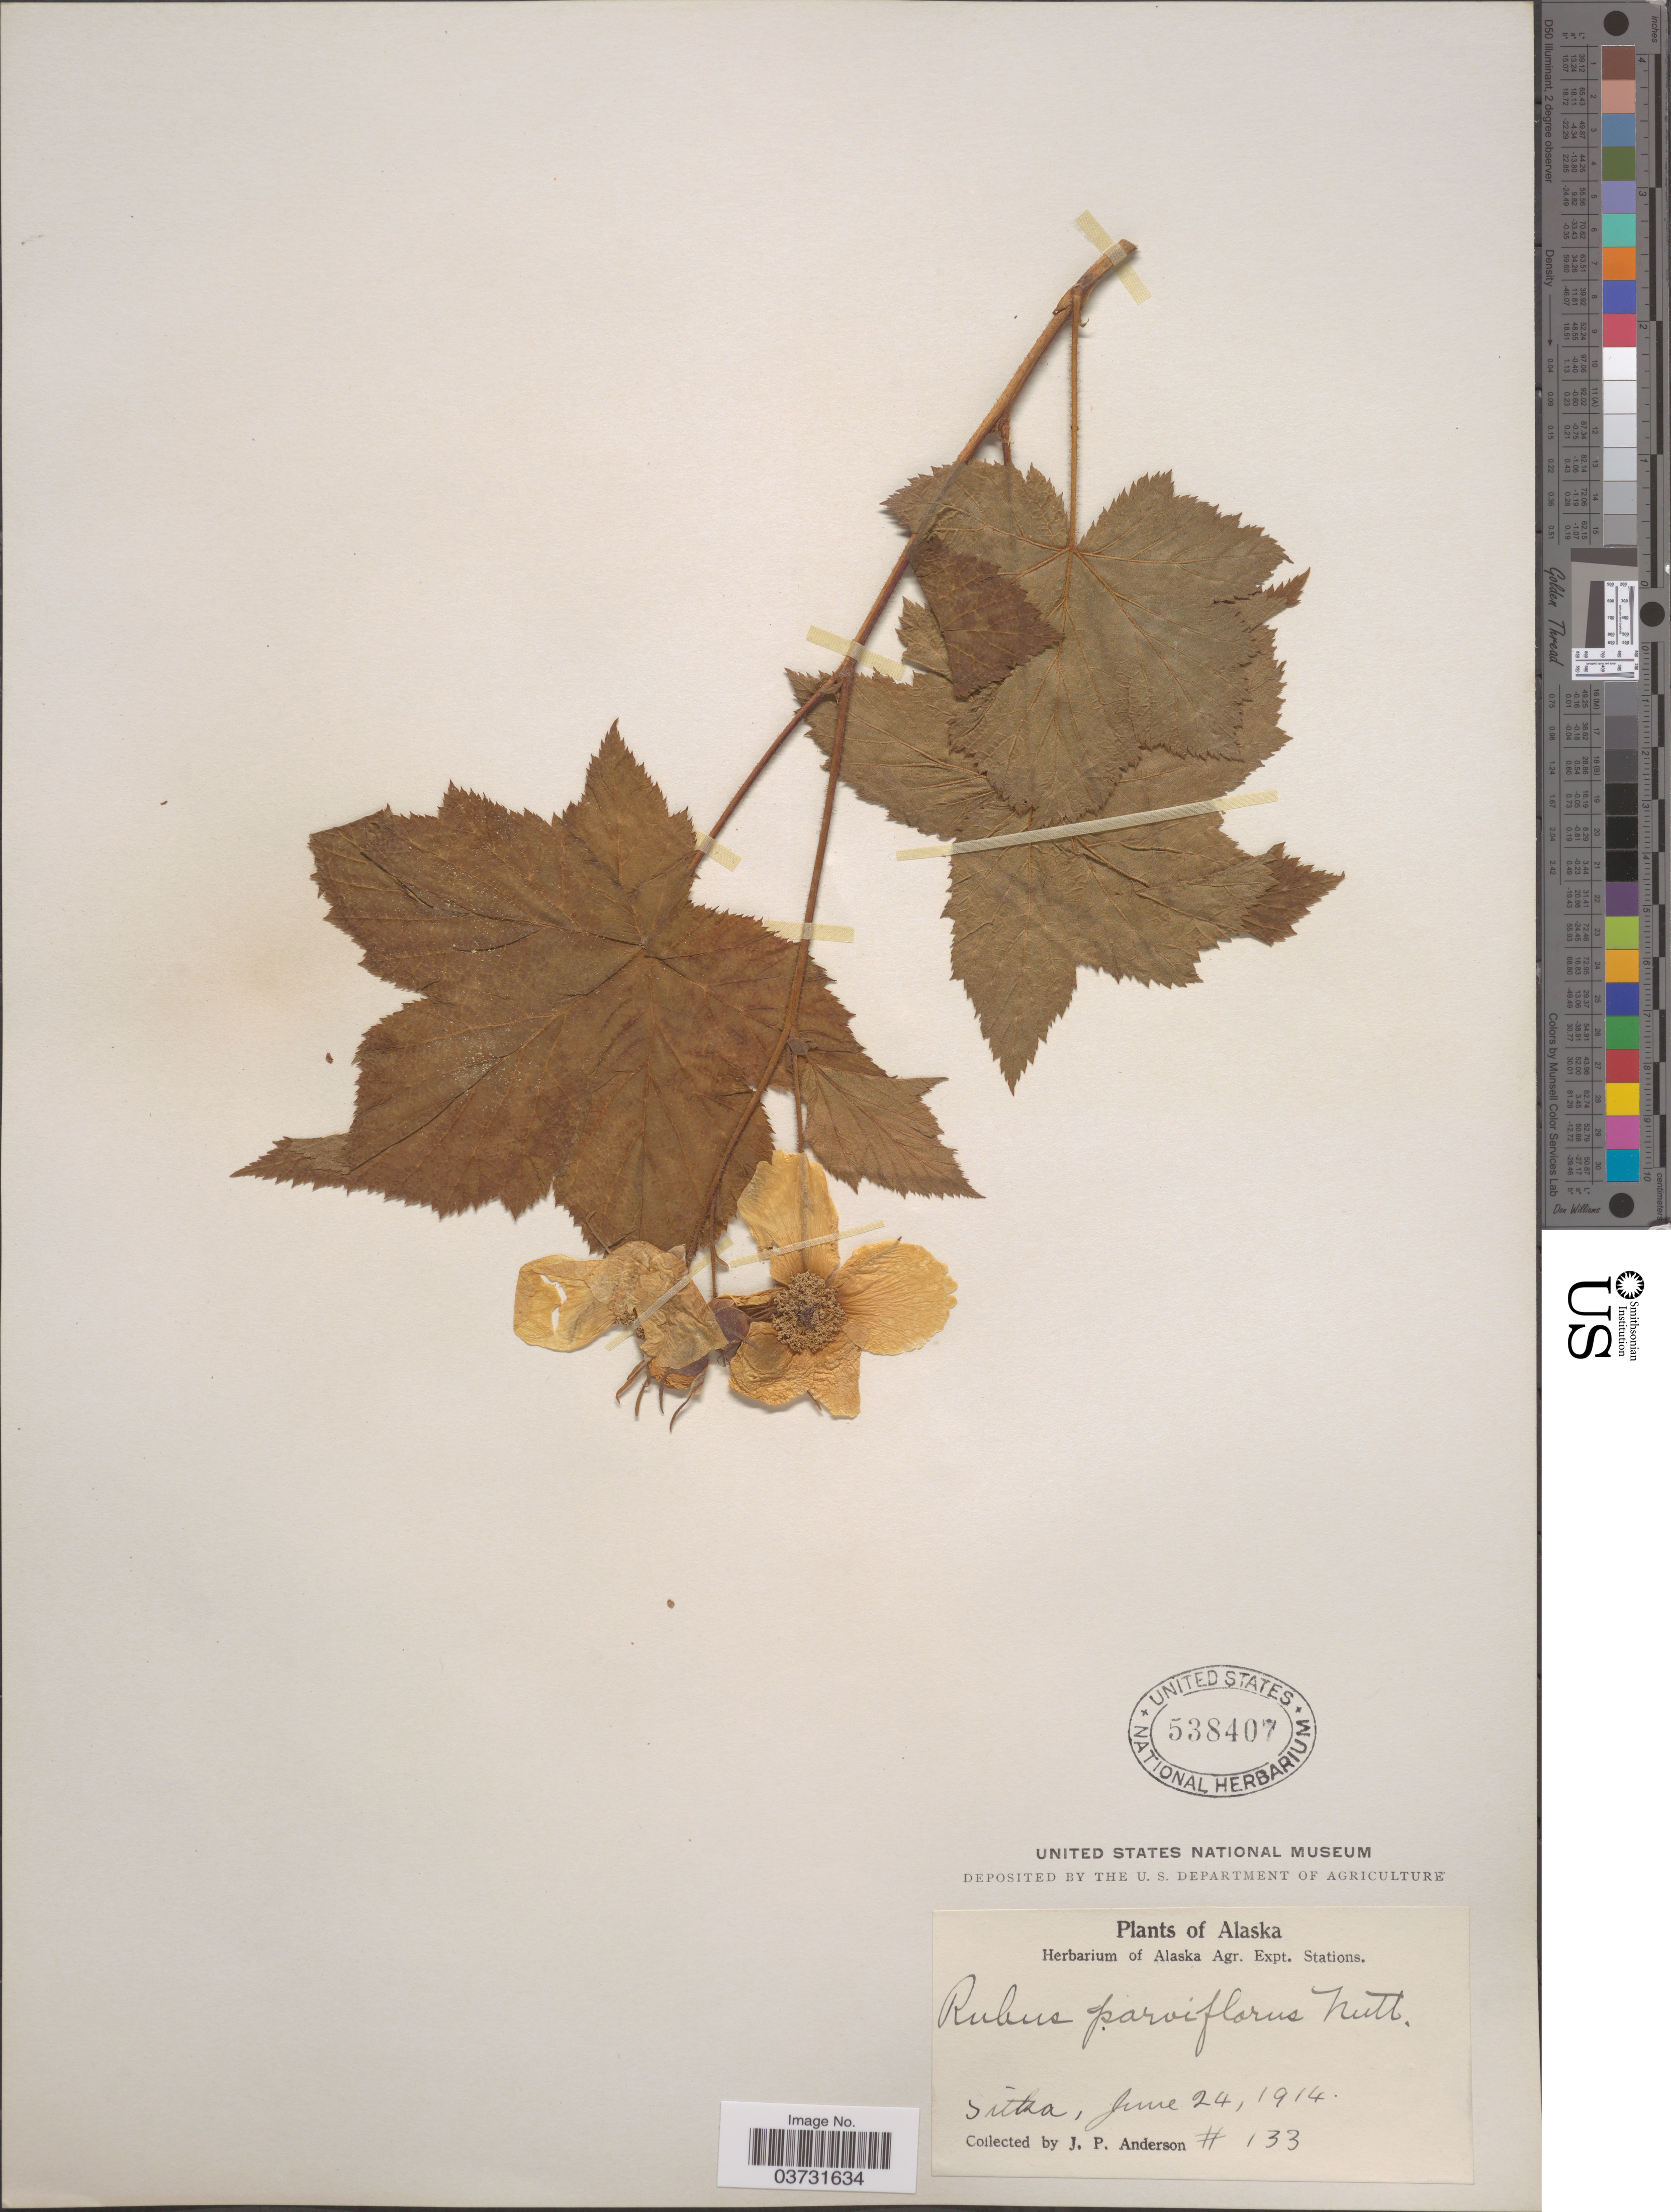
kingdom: Plantae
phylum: Tracheophyta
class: Magnoliopsida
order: Rosales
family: Rosaceae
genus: Rubus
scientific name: Rubus nutkanus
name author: Moc. ex Ser.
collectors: J. P. Anderson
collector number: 133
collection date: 1914-06-24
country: United States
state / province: Alaska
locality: Sitka.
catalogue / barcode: US 538407